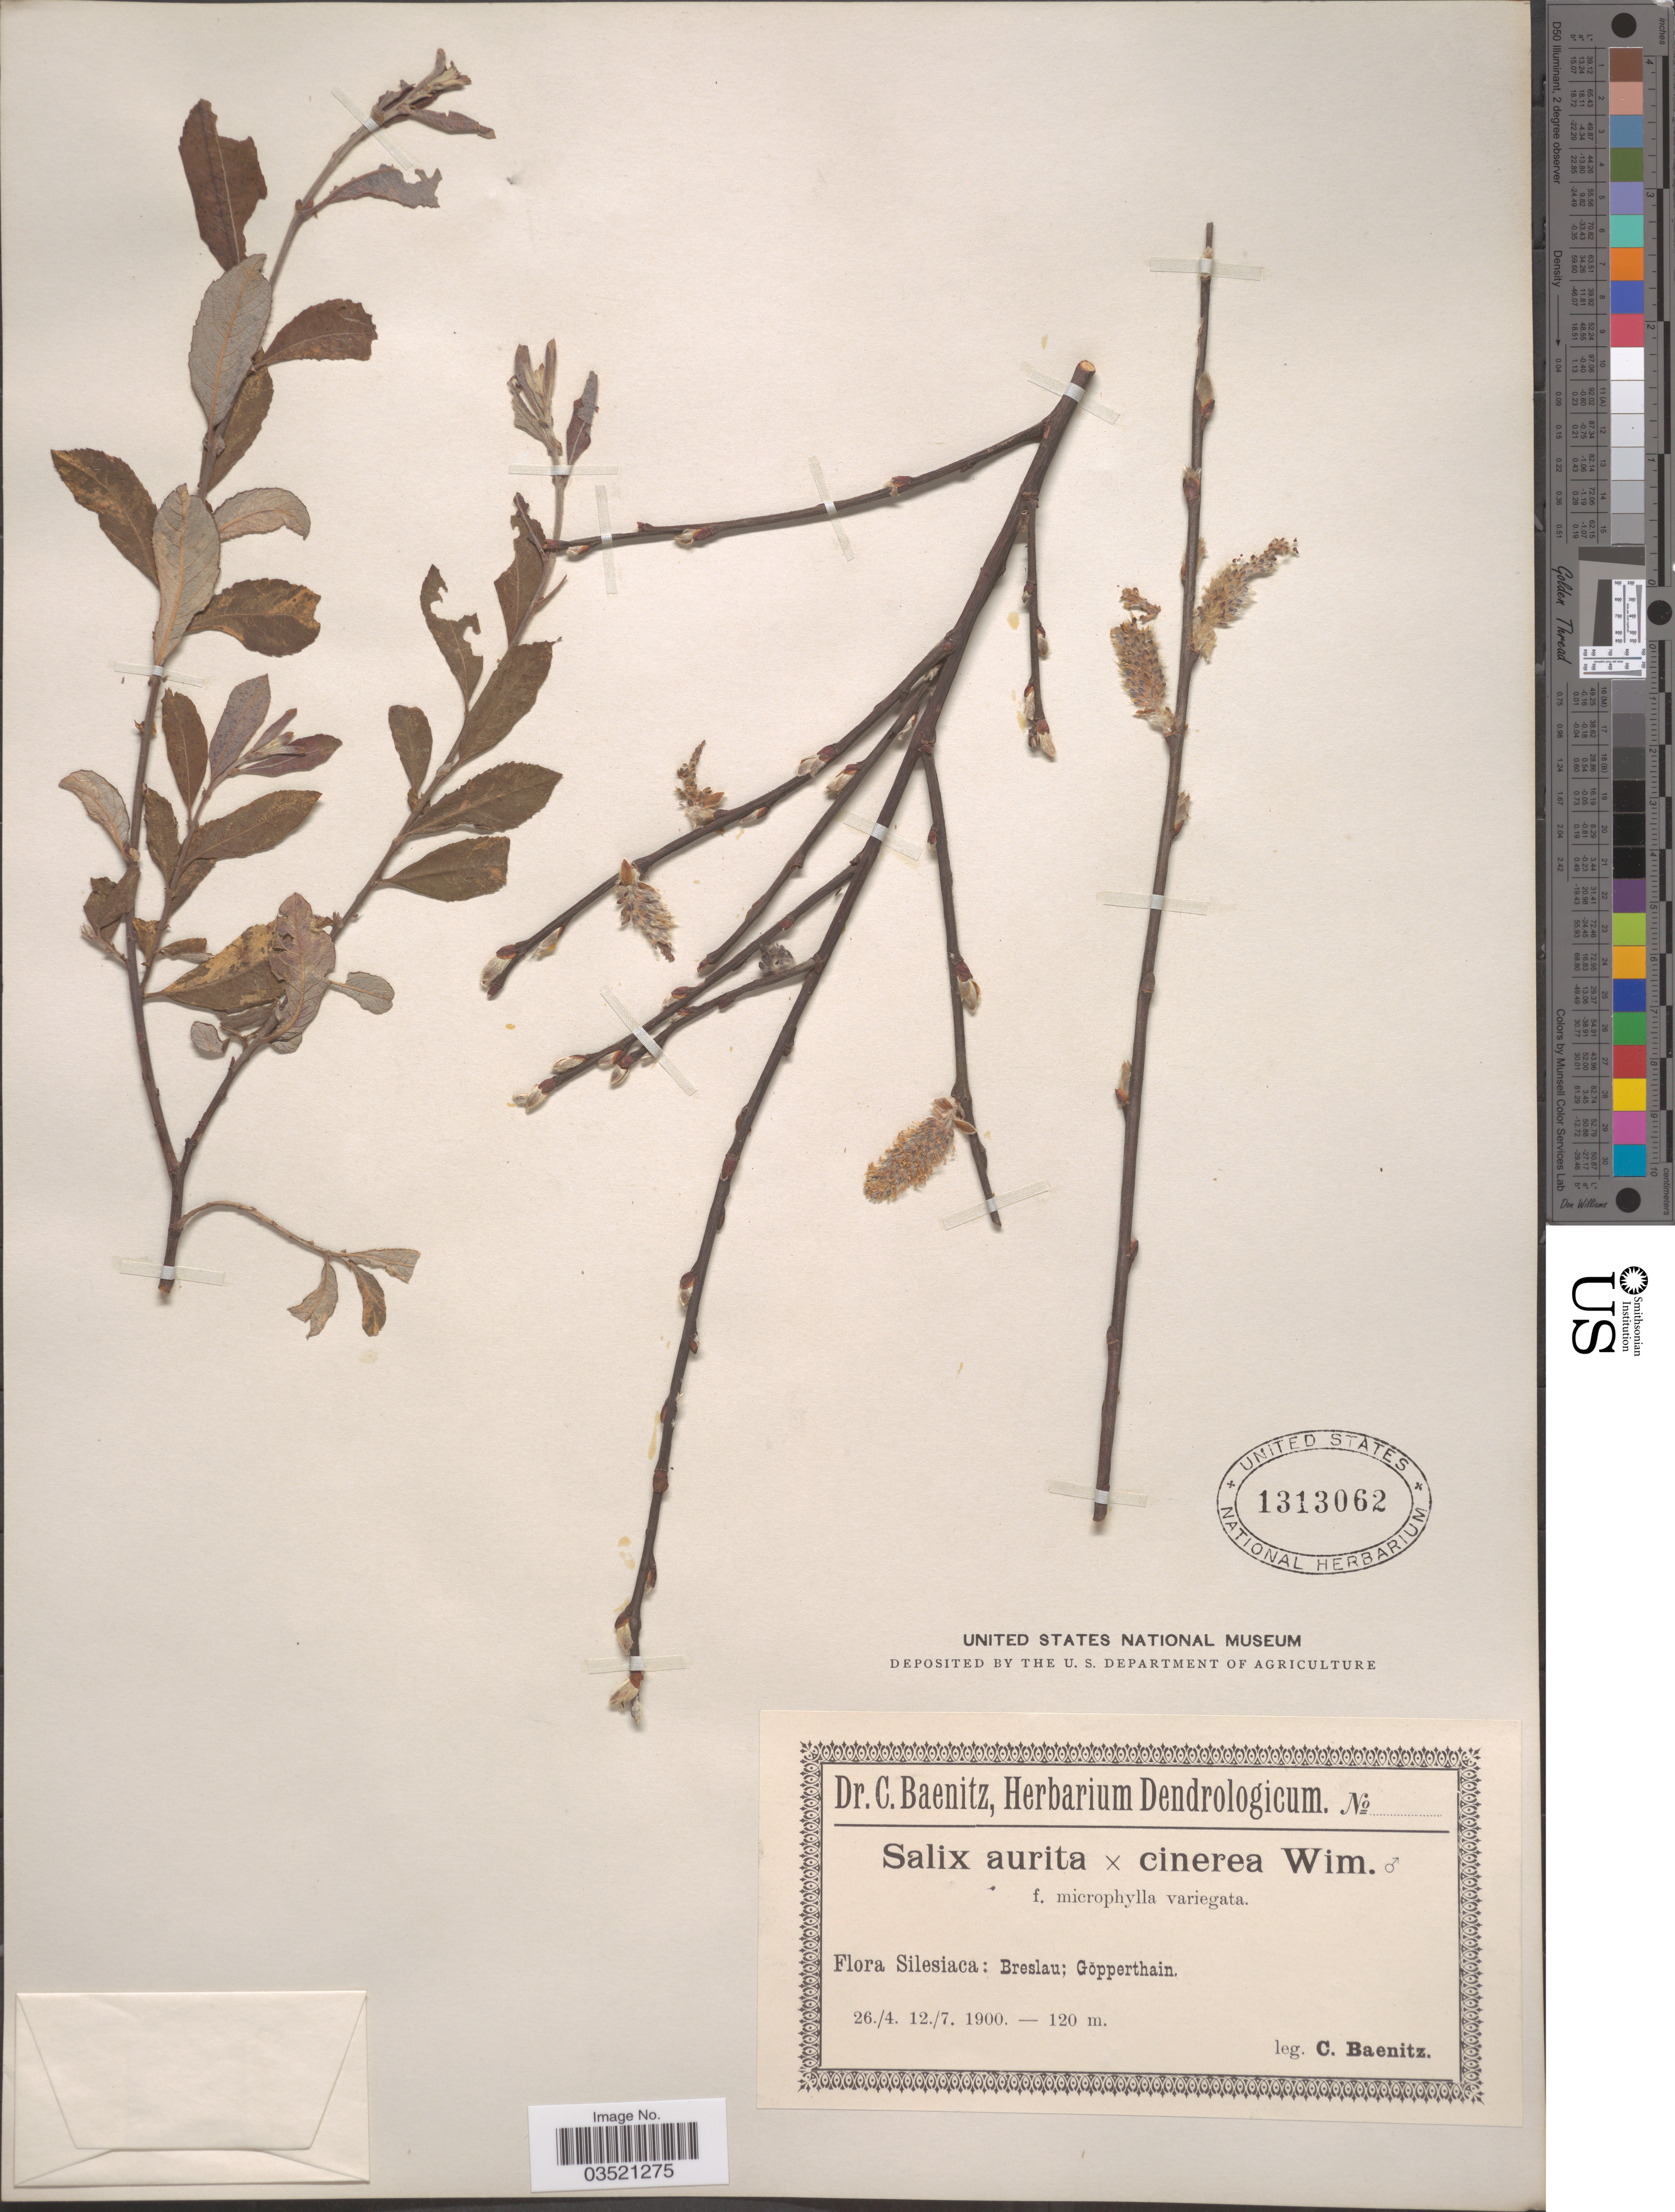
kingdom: Plantae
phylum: Tracheophyta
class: Magnoliopsida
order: Malpighiales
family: Salicaceae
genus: Salix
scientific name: Salix aurita x S. cinerea f. microphylla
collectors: C. G. Baenitz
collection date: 1900-04-26/1900-07-12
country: Poland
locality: Silesiaca: Breslau; Göpperthain.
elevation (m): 120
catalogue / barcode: US 1313062